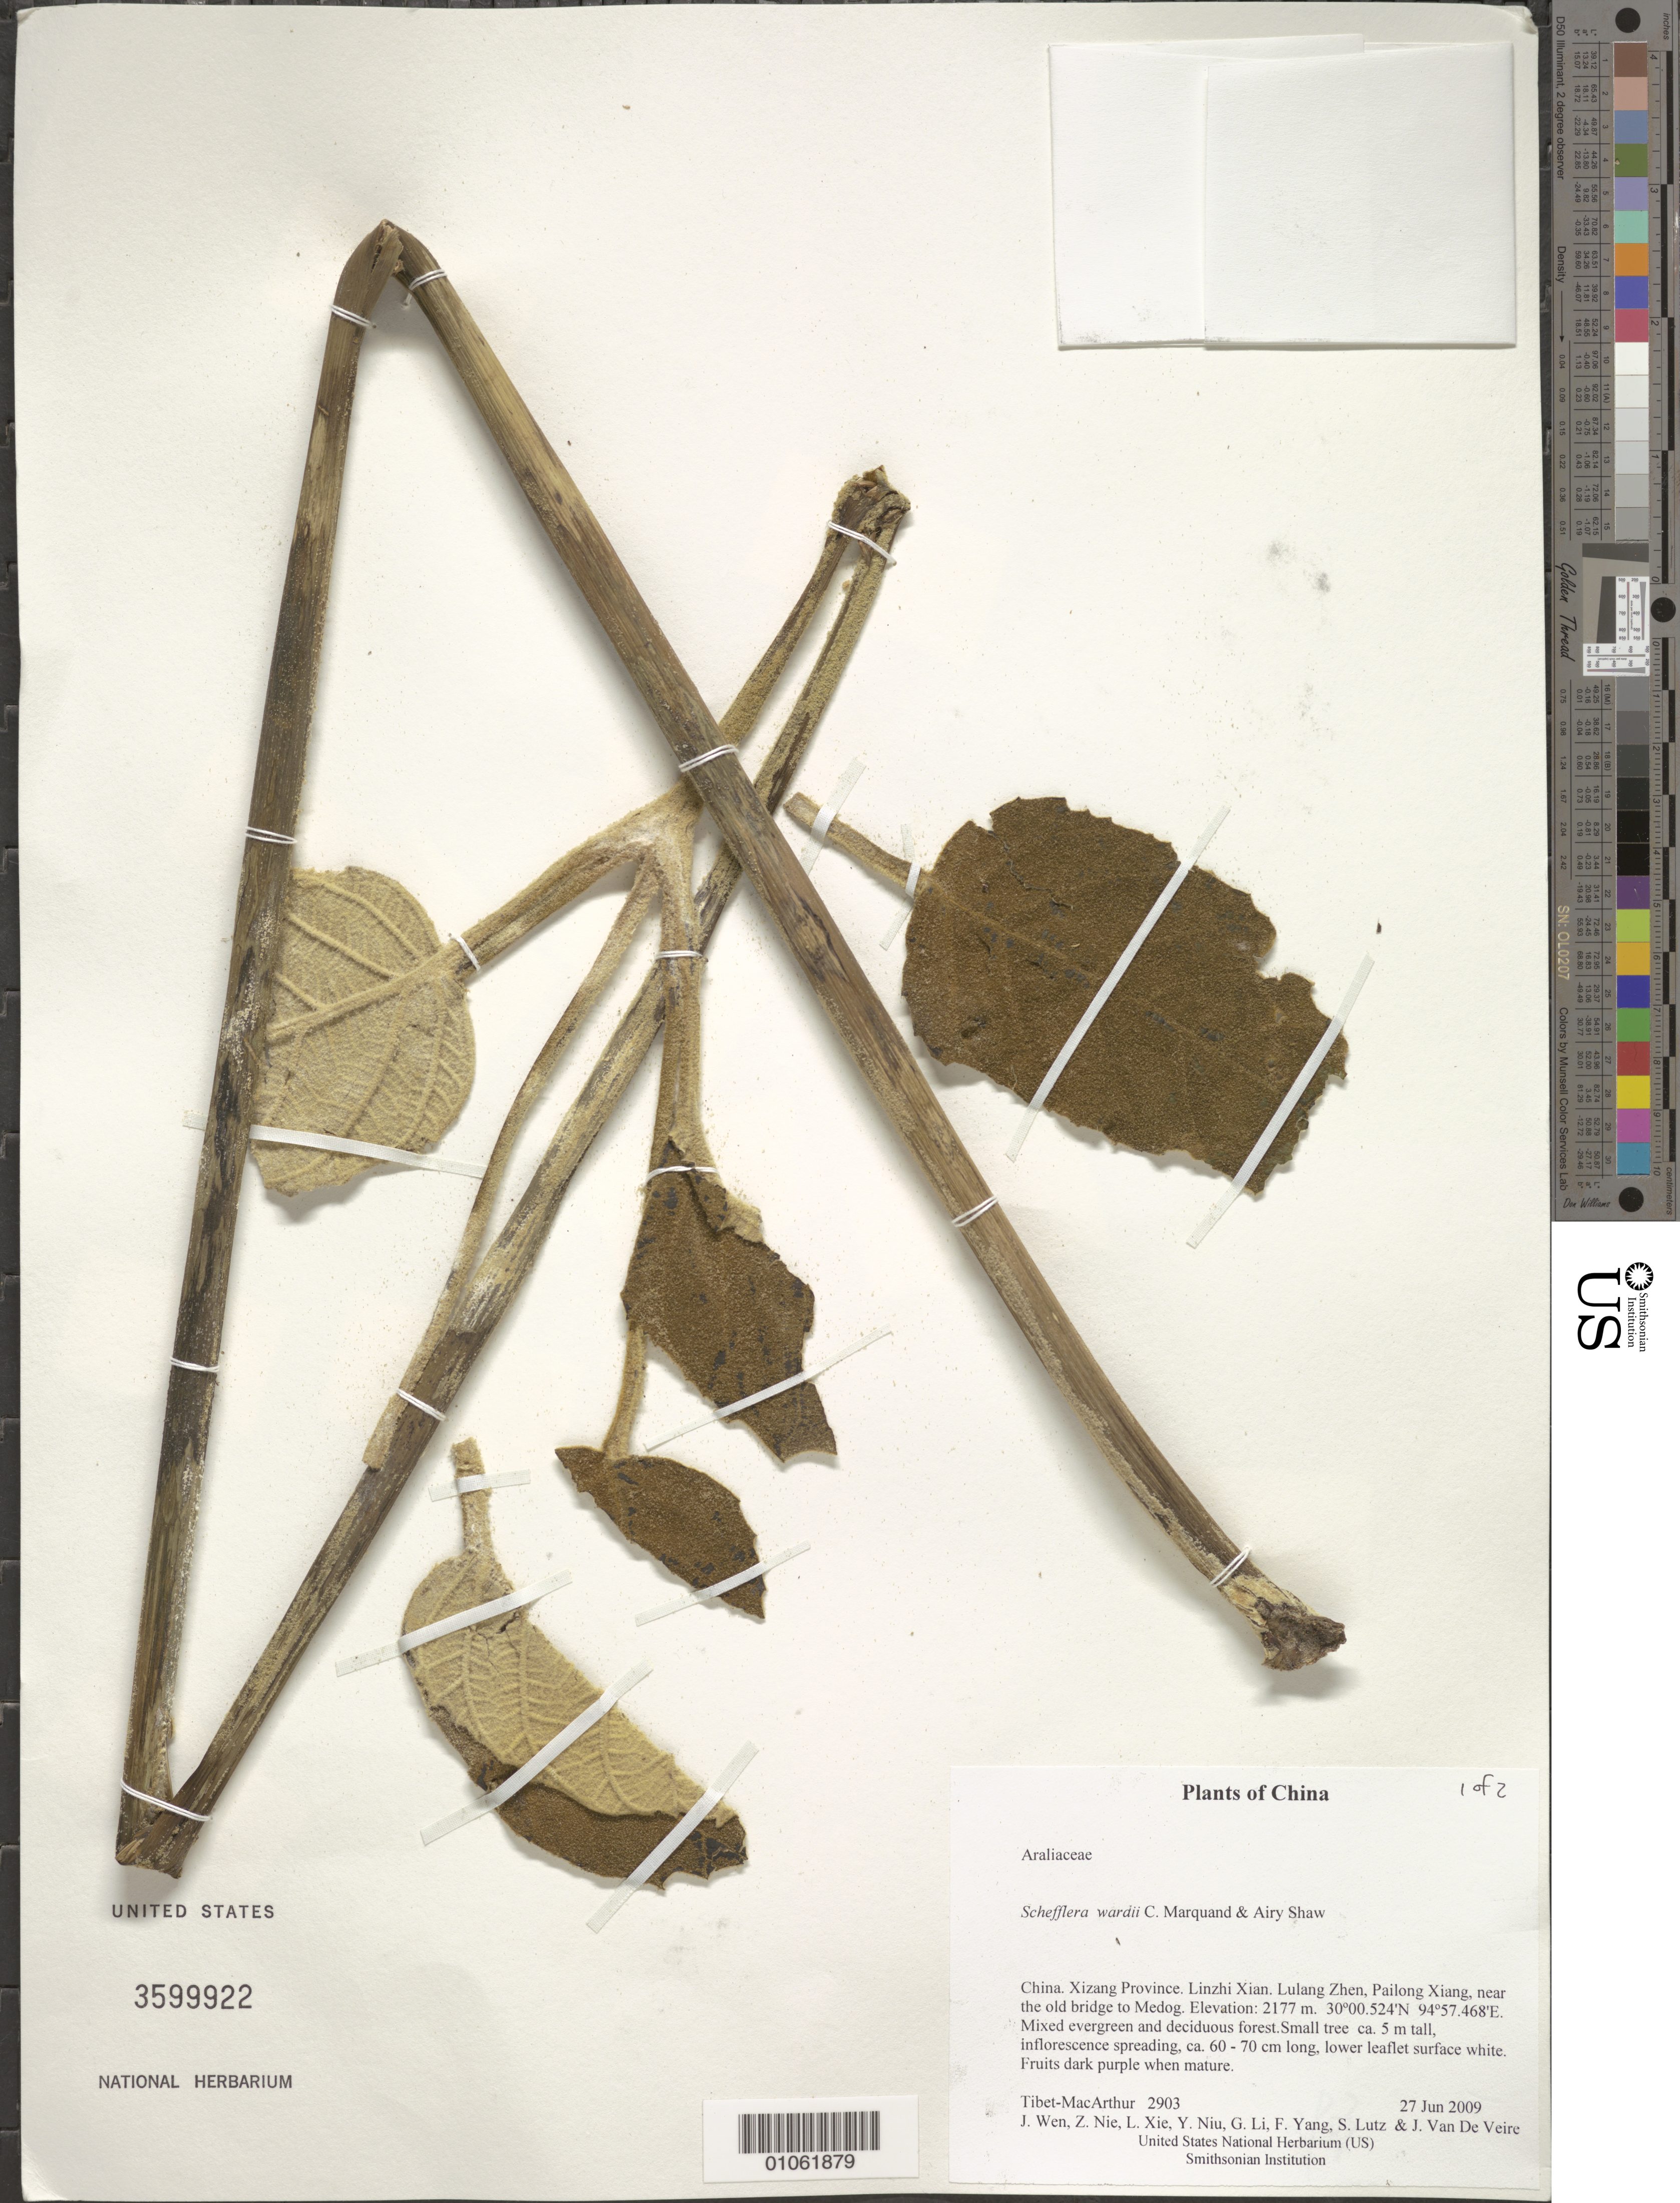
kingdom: Plantae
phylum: Tracheophyta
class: Magnoliopsida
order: Apiales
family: Araliaceae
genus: Schefflera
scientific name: Schefflera wardii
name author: C. Marquand & Airy Shaw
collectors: Tibet-MacArthur, J. Wen, Z. Nie, L. Xie, Y. Niu, G. Li, F. Yang, S. Lutz & J. Van De Veire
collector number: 2903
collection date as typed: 27 Jun 2009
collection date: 2009-06-27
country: China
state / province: Xizang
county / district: Linzhi Xian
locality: Lulang Zhen, Pailong Xiang, near the old bridge to Medog.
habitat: Mixed evergreen and deciduous forest.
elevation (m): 2177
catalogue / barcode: US 3599922